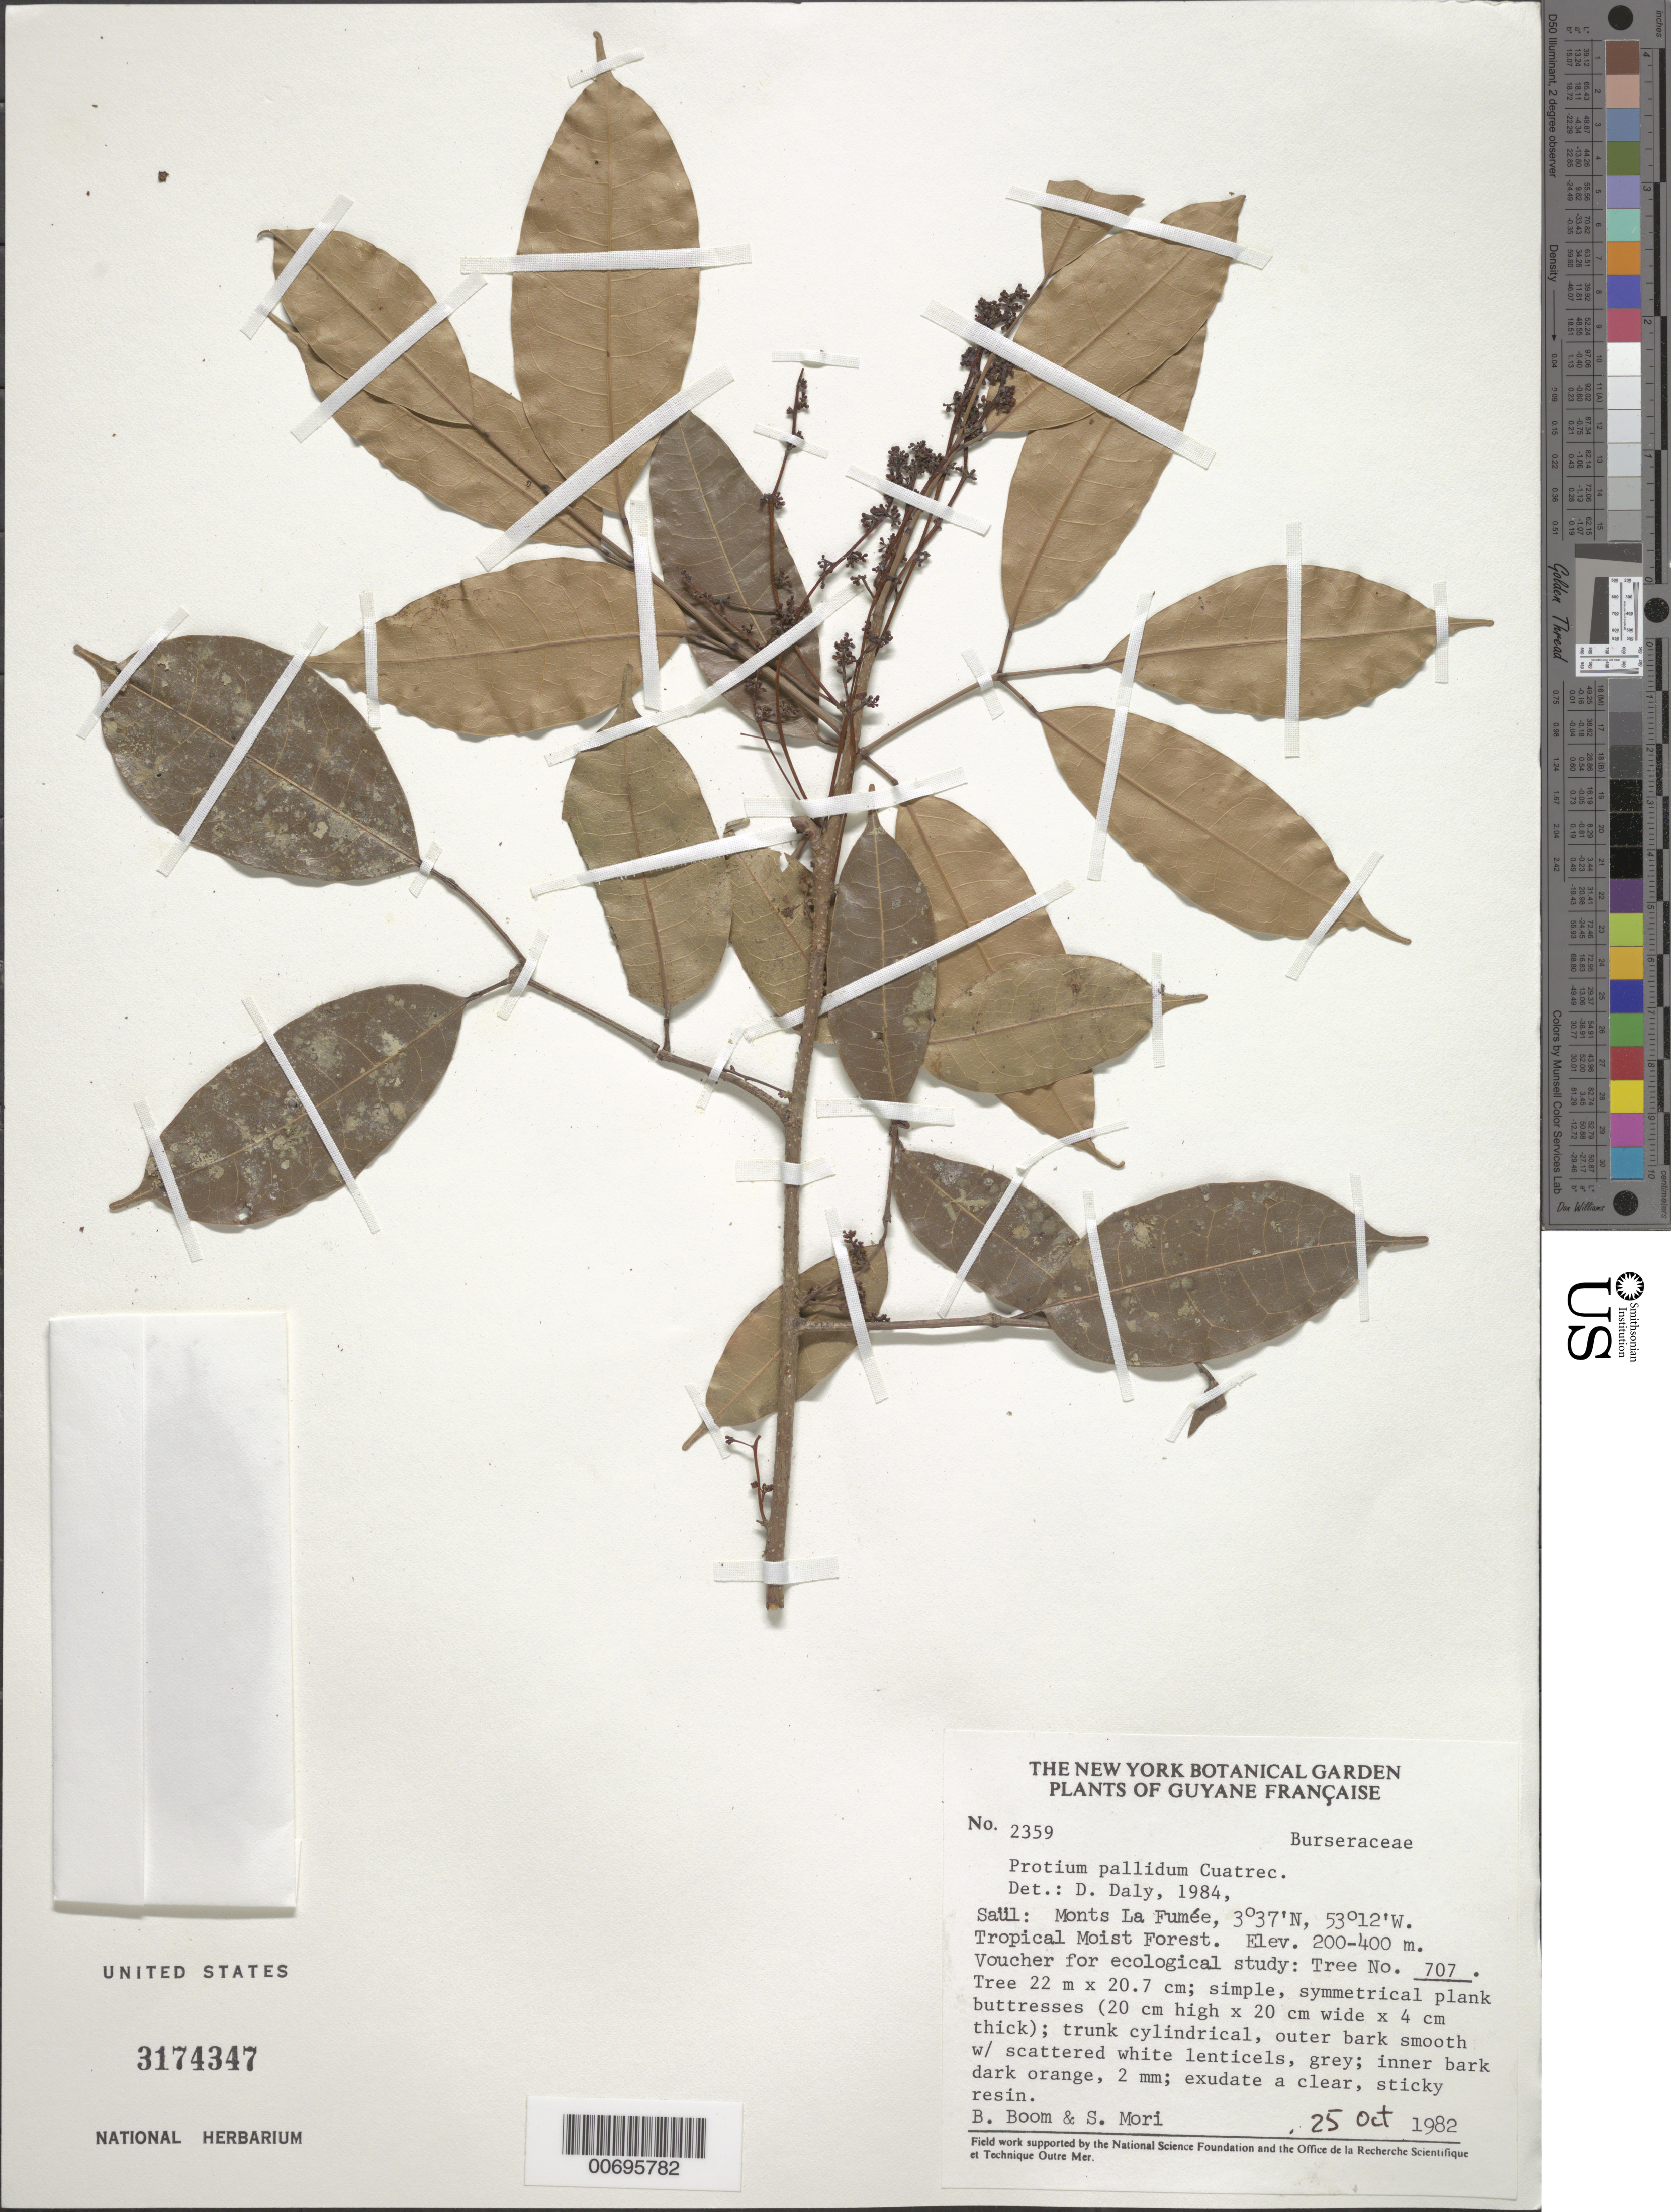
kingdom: Plantae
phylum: Tracheophyta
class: Magnoliopsida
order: Sapindales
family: Burseraceae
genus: Protium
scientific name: Protium pallidum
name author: Cuatrec.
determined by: Daly, D. C.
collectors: B. M. Boom & S. Mori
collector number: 2359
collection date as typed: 25-Oct-82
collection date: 1982-10-25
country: French Guiana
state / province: Saint-Laurent-du-Maroni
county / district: Saül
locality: Monts La Fumée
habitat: Tropical moist forest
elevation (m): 200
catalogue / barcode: US 3174347